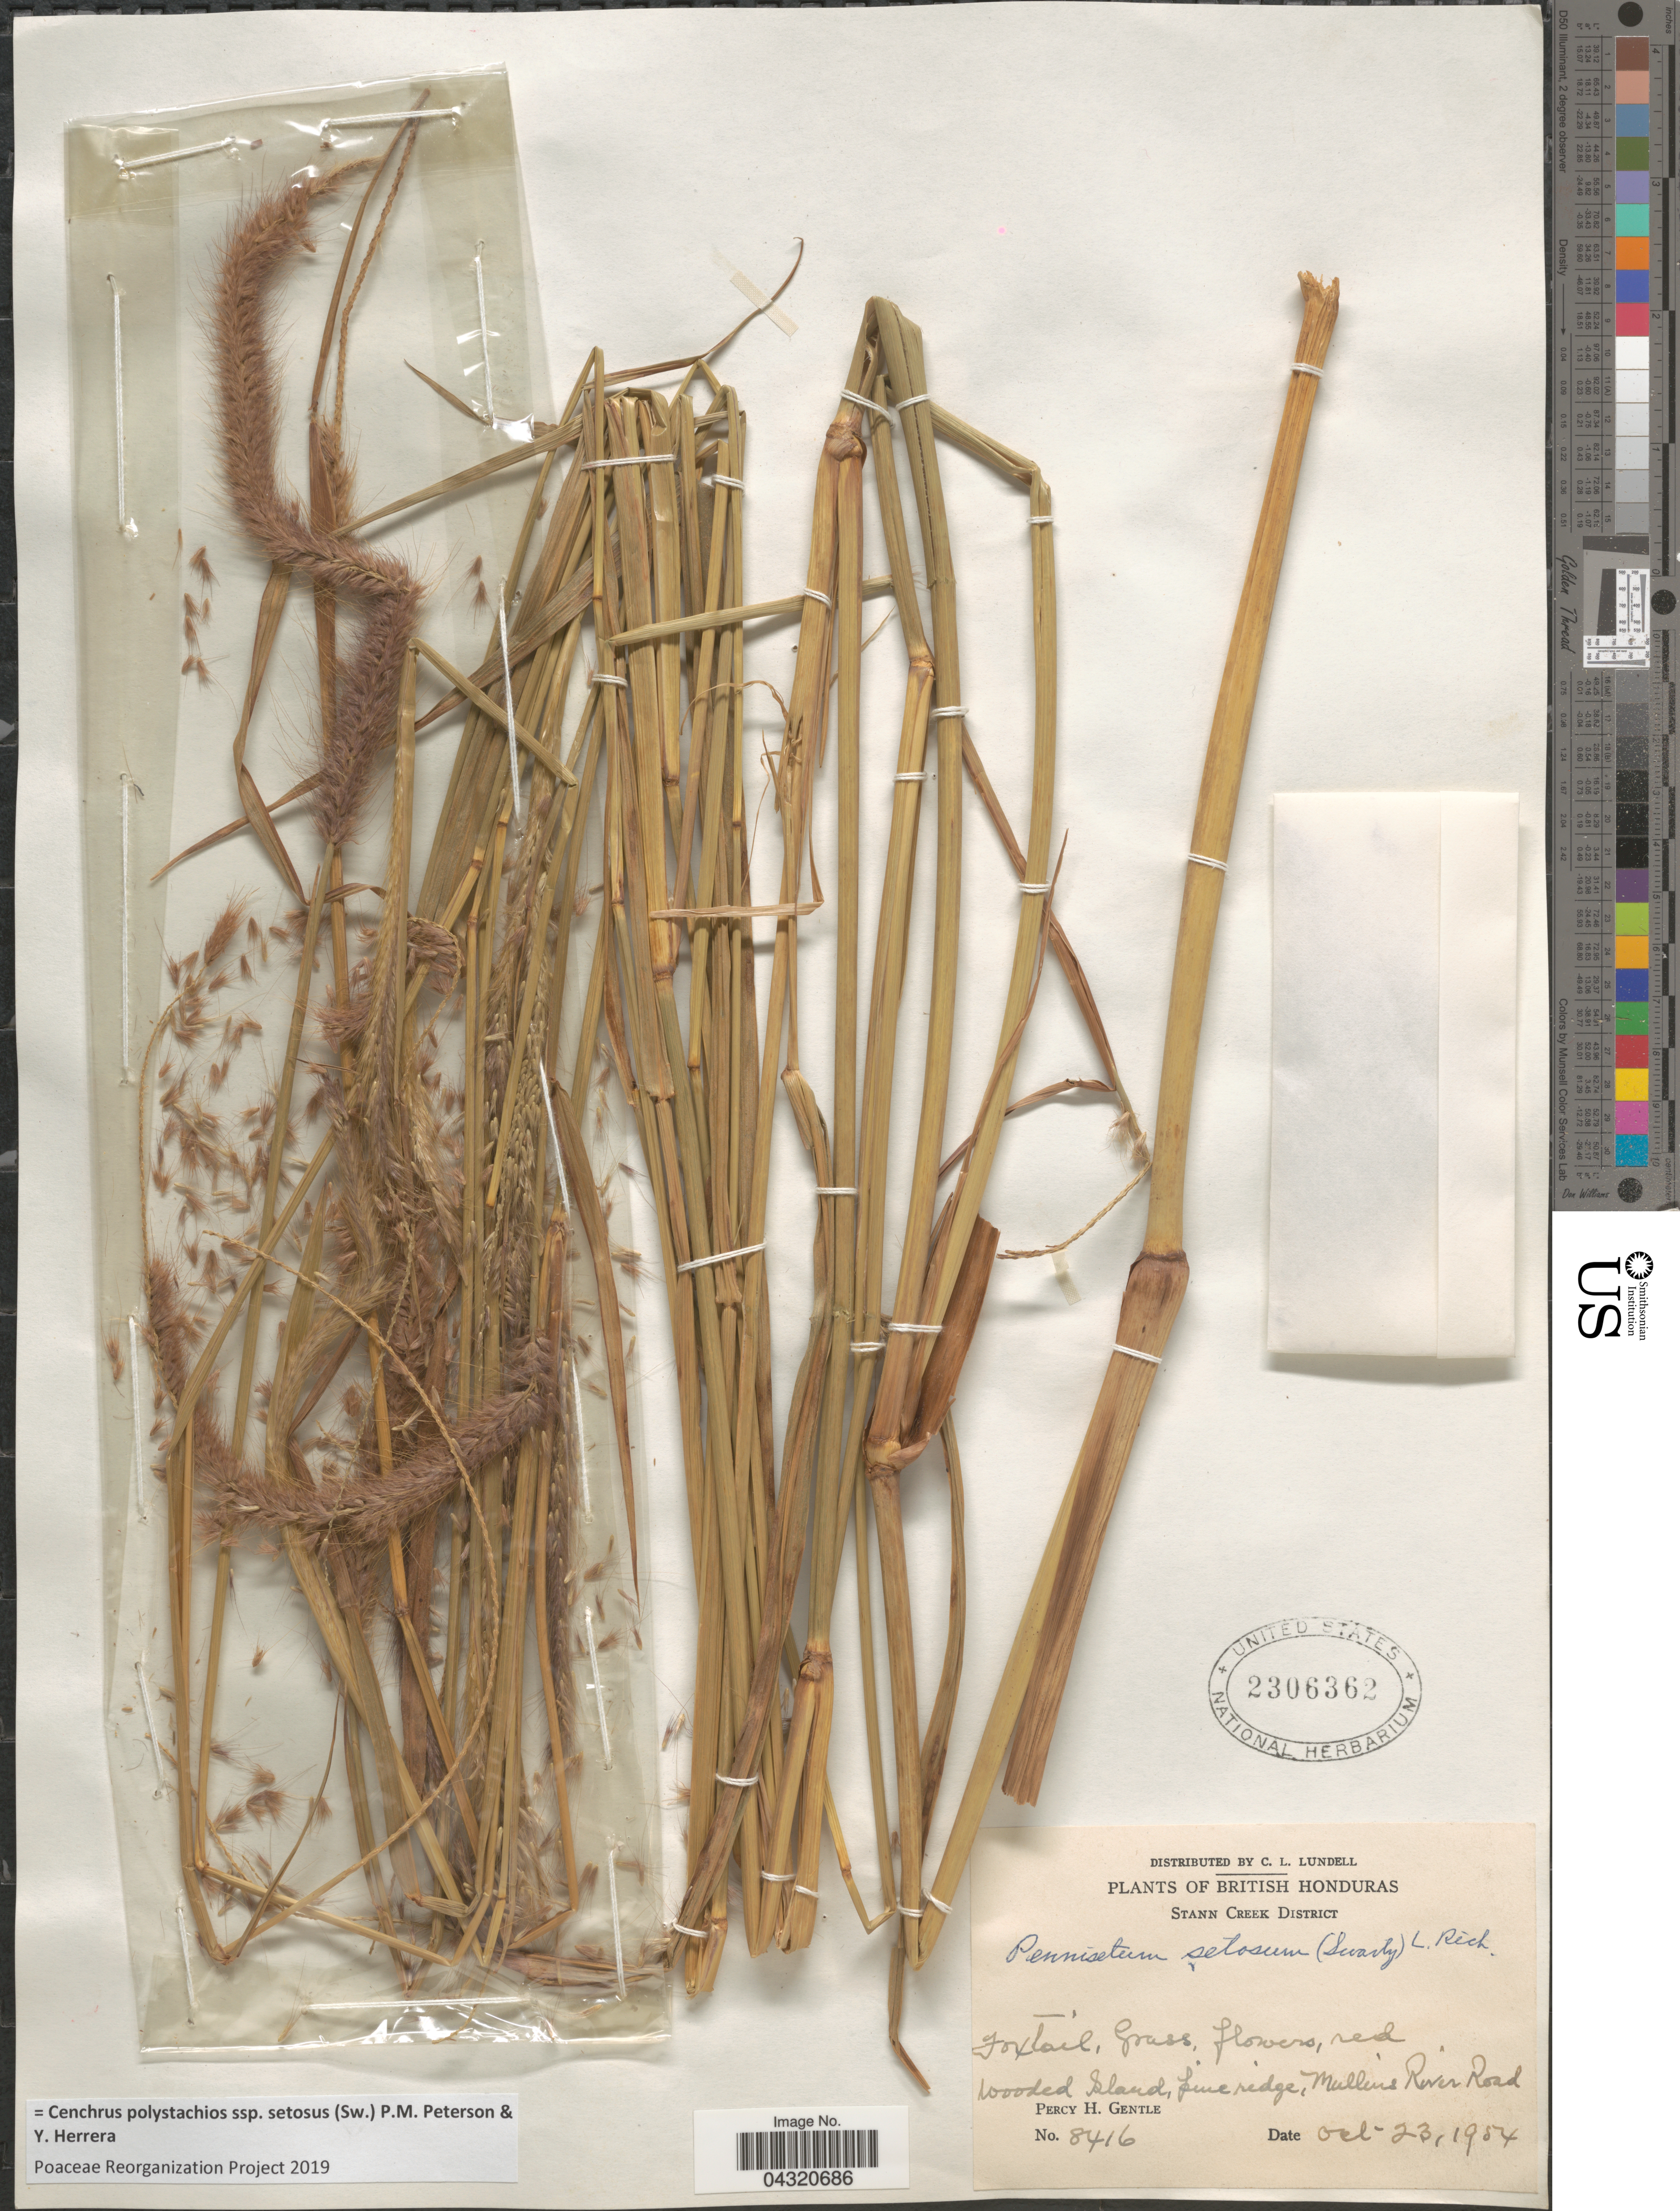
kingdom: Plantae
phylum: Tracheophyta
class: Liliopsida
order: Poales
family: Poaceae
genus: Cenchrus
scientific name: Cenchrus polystachios subsp. setosus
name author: (Sw.) P.M. Peterson & Y. Herrera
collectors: P. H. Gentle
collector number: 8416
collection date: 1954-10-23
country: Belize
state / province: Stann Creek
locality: British Honduras. Stann Creek District. Wooded Island, pine ridge, Mullins River Road.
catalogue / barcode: US 2306362